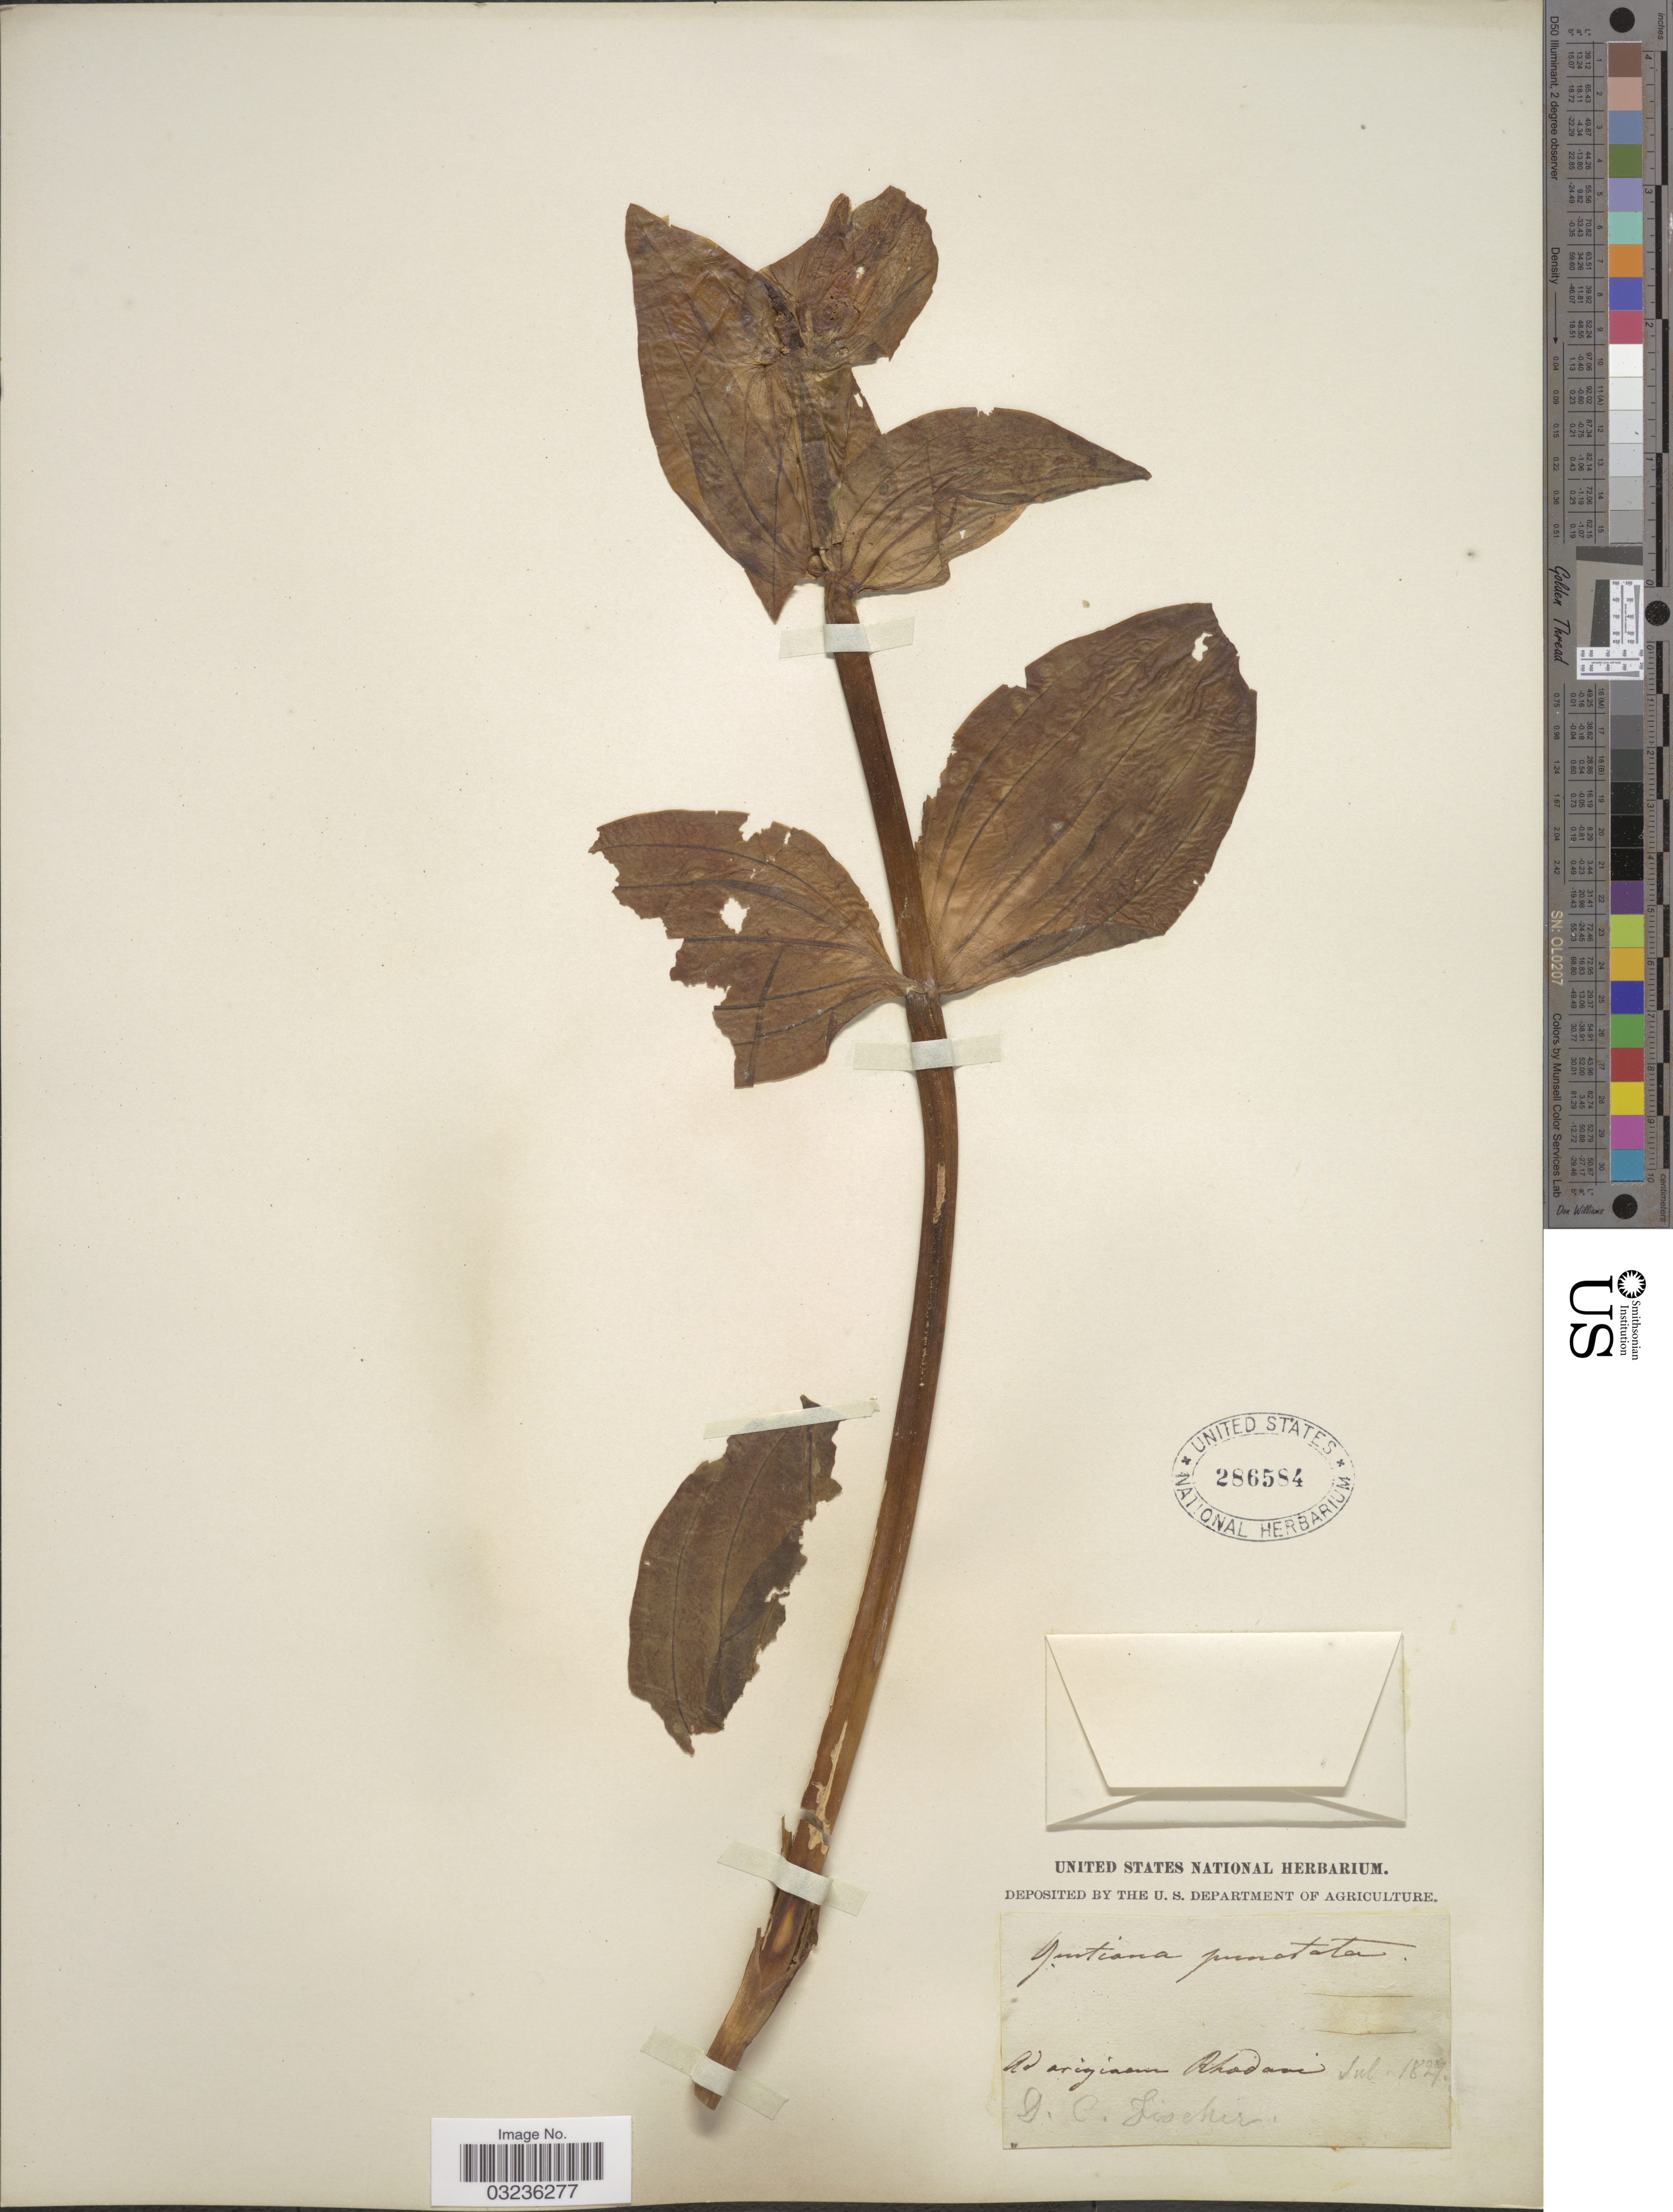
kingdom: Plantae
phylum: Tracheophyta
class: Magnoliopsida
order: Gentianales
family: Gentianaceae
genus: Gentiana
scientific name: Gentiana punctata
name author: L.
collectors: D. Fischer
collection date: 1827-07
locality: Ad arginam Rhodam [interpreted].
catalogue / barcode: US 286584